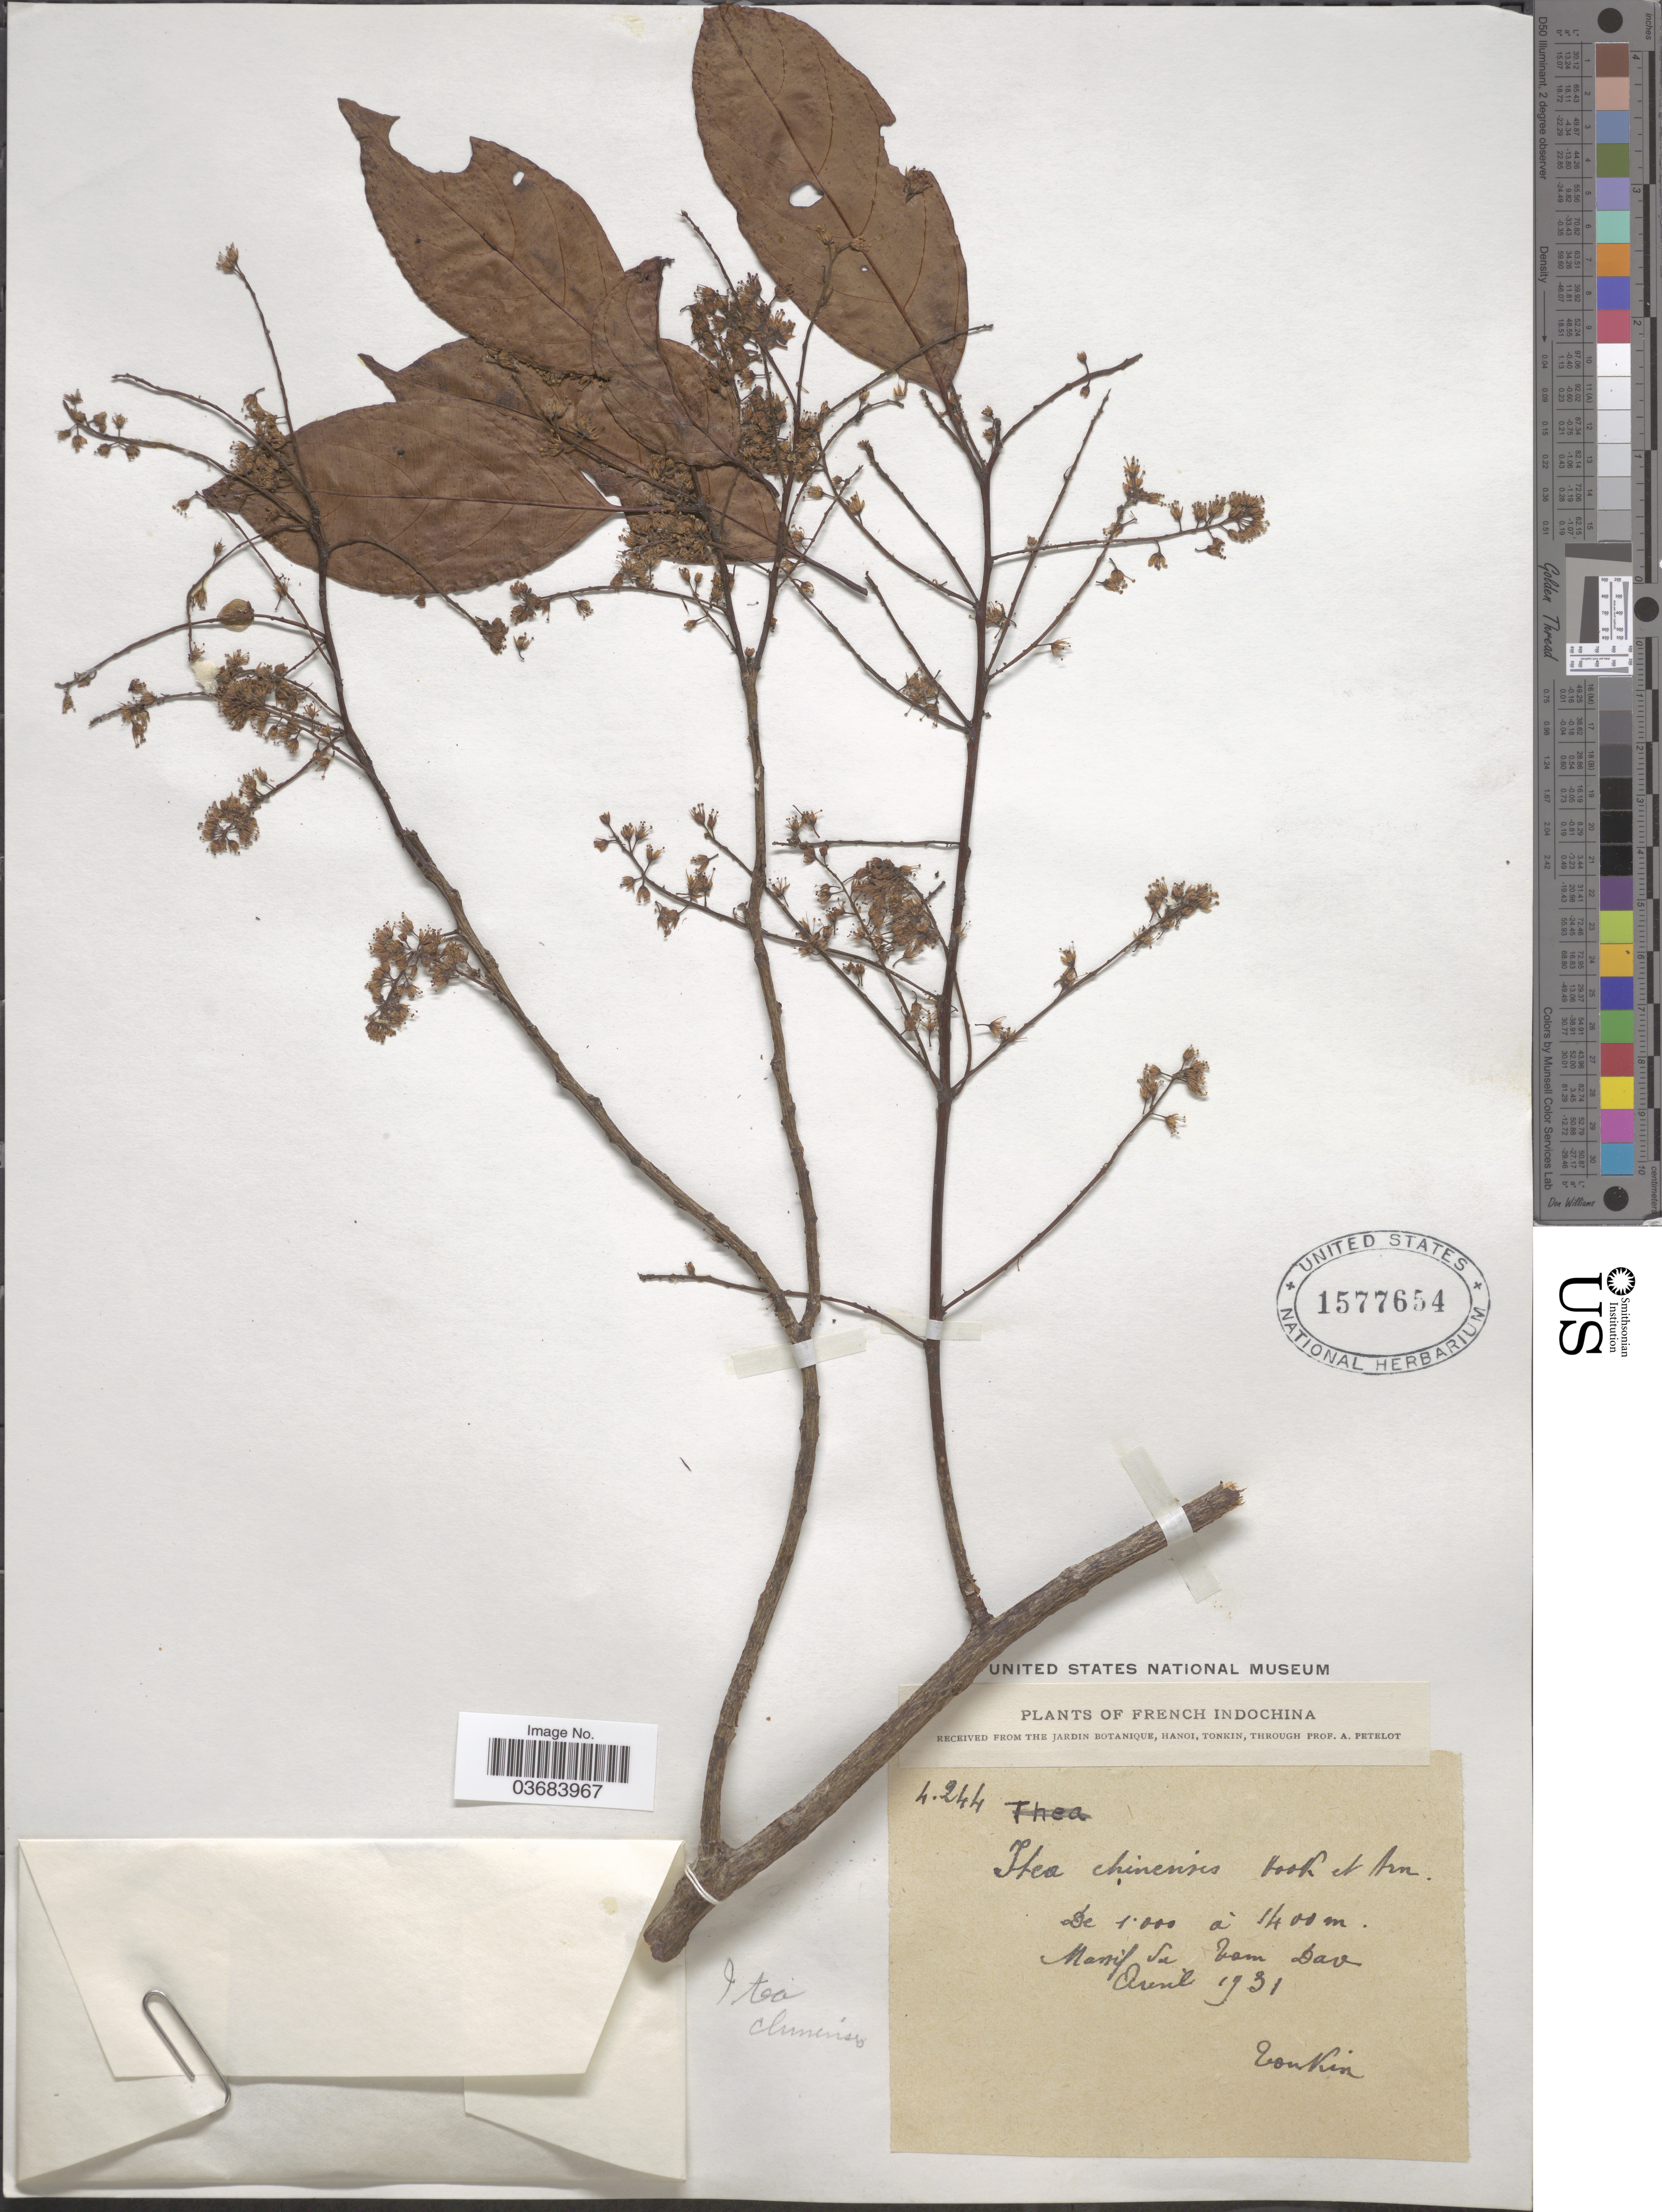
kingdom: Plantae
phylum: Tracheophyta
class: Magnoliopsida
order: Saxifragales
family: Iteaceae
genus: Itea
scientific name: Itea chinensis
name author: W. Hook. & H.J. Arn.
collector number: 4244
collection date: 1931-04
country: Vietnam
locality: Massif du Tam Dao. Tonkin.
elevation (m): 1000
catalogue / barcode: US 1577654